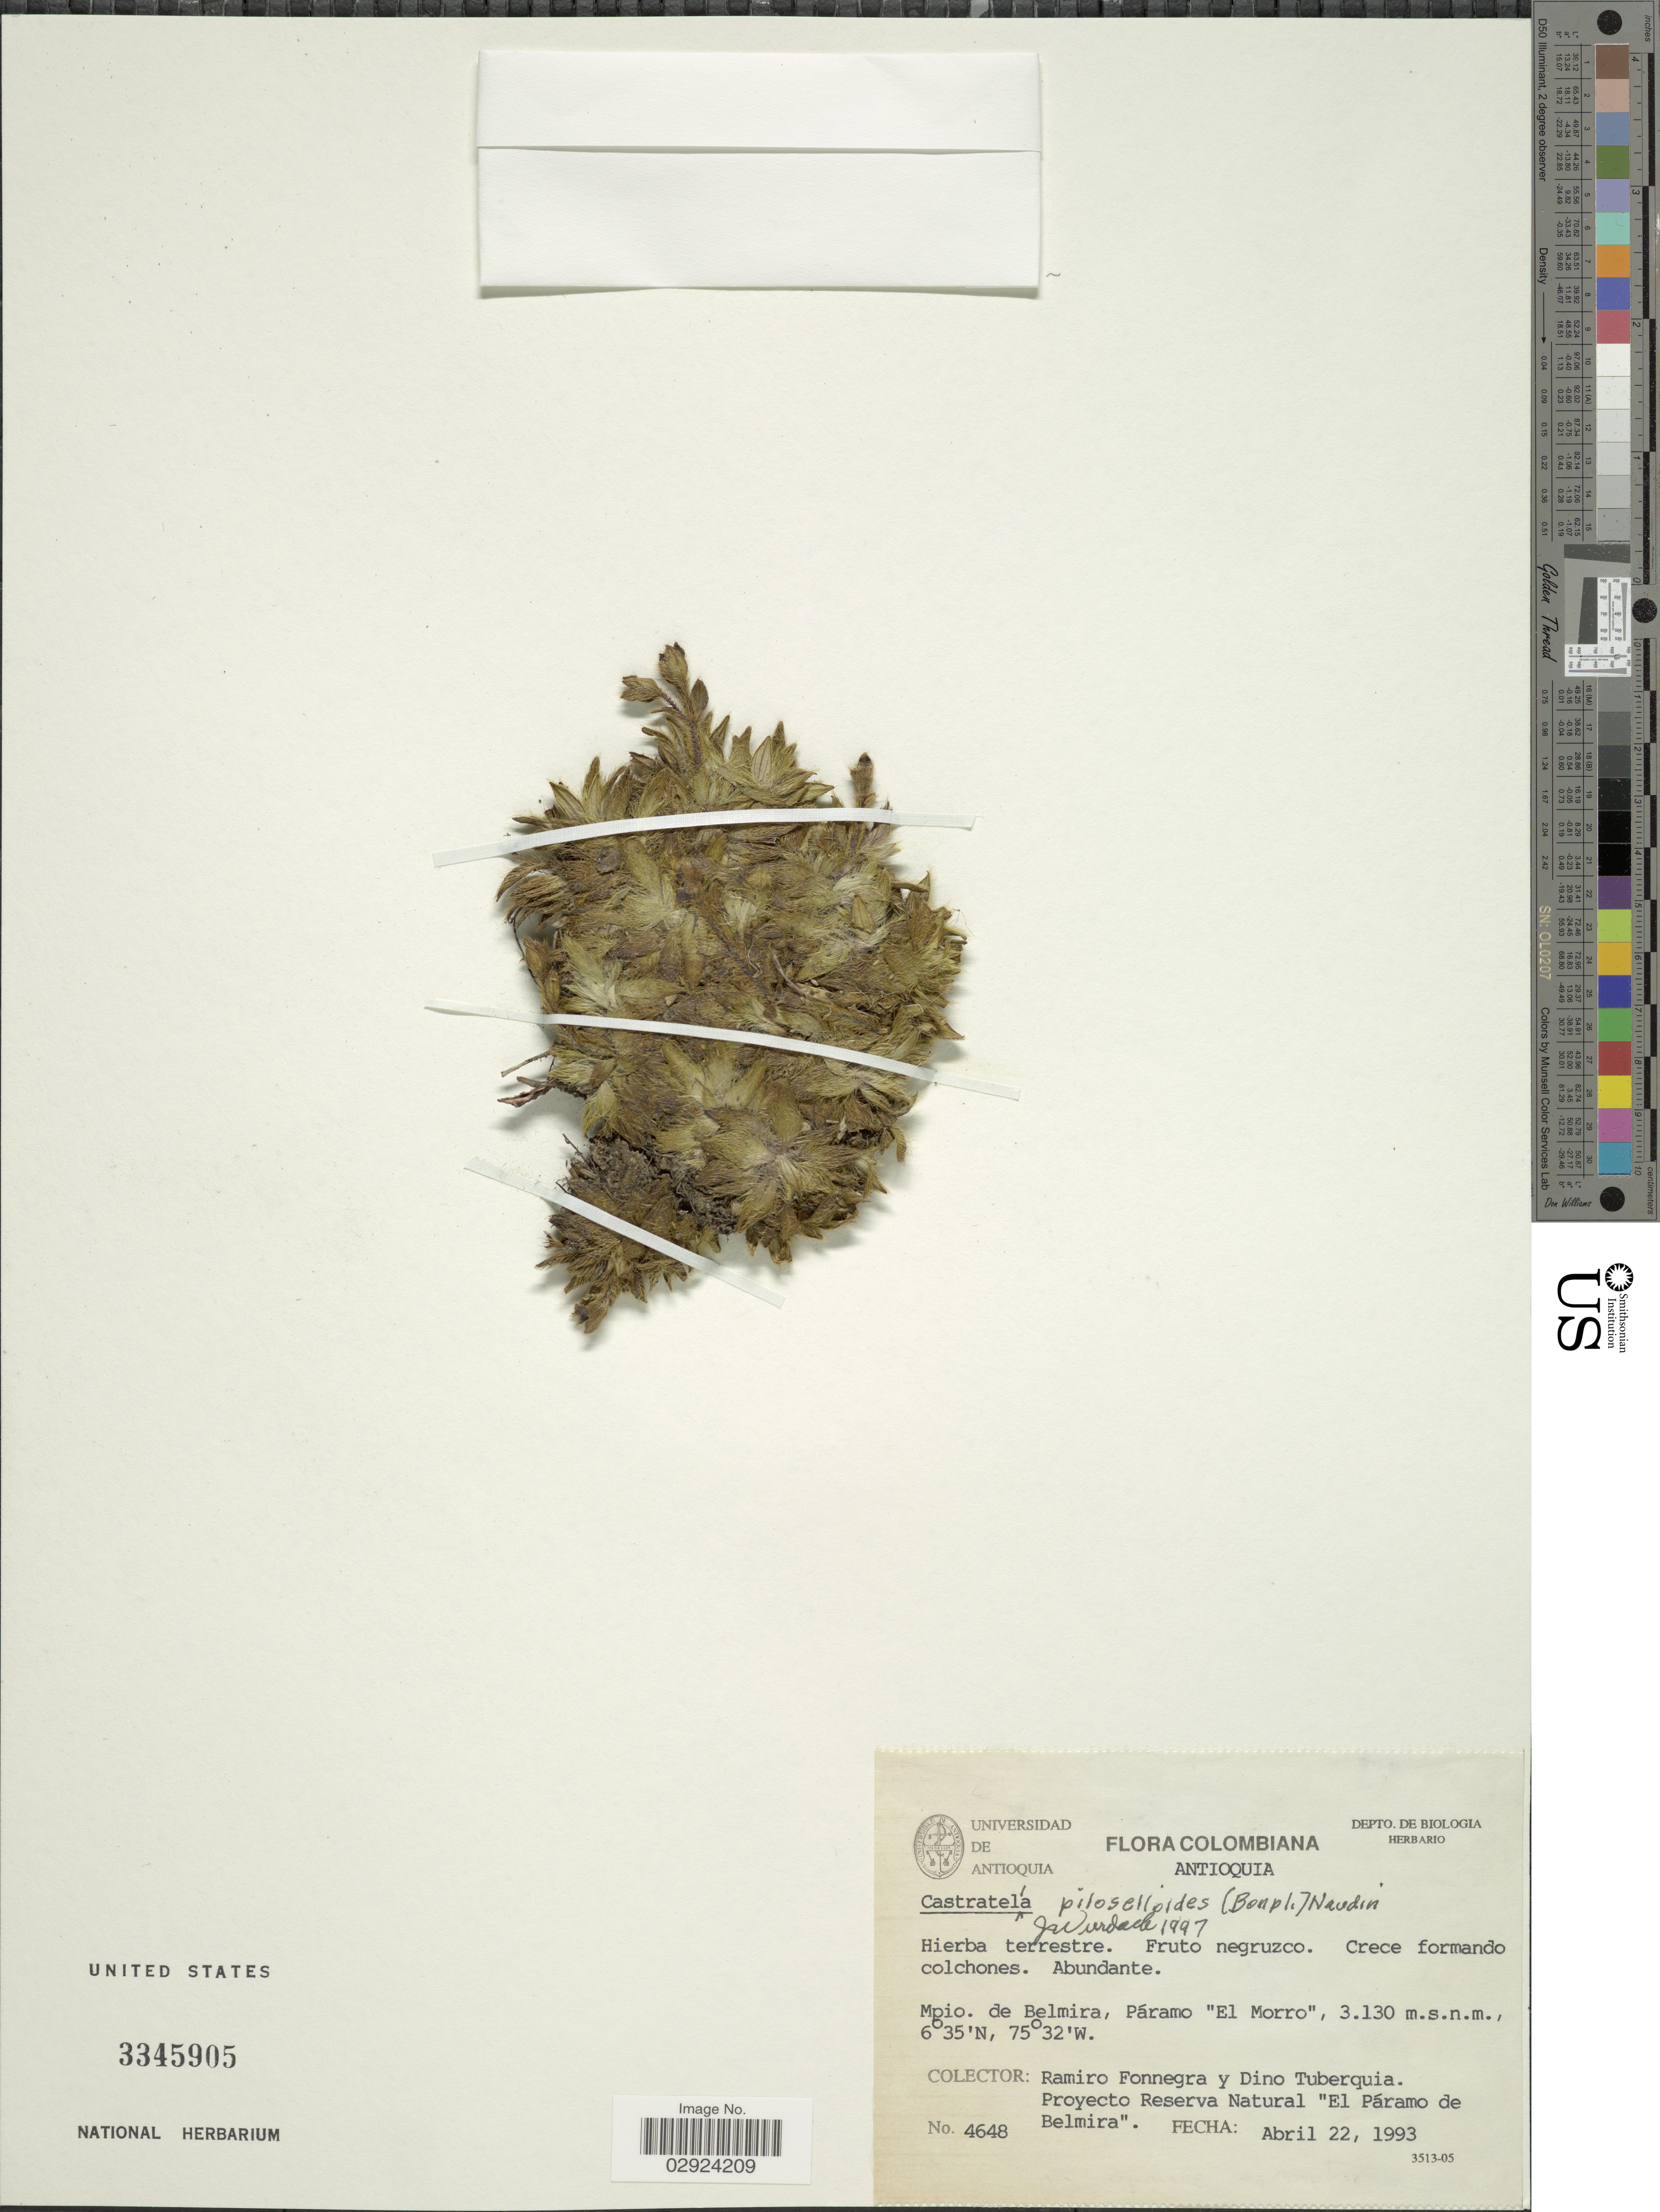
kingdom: Plantae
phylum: Tracheophyta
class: Magnoliopsida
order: Myrtales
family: Melastomataceae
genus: Castratella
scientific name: Castratella piloselloides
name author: (Bonpl.) Naudin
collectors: R. Fonnegra & D. Tuberquia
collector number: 4648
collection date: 1993-04-22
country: Colombia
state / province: Antioquia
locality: Mpio. de Belmira, Páramo, "El Morro".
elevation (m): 3130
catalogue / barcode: US 3345905